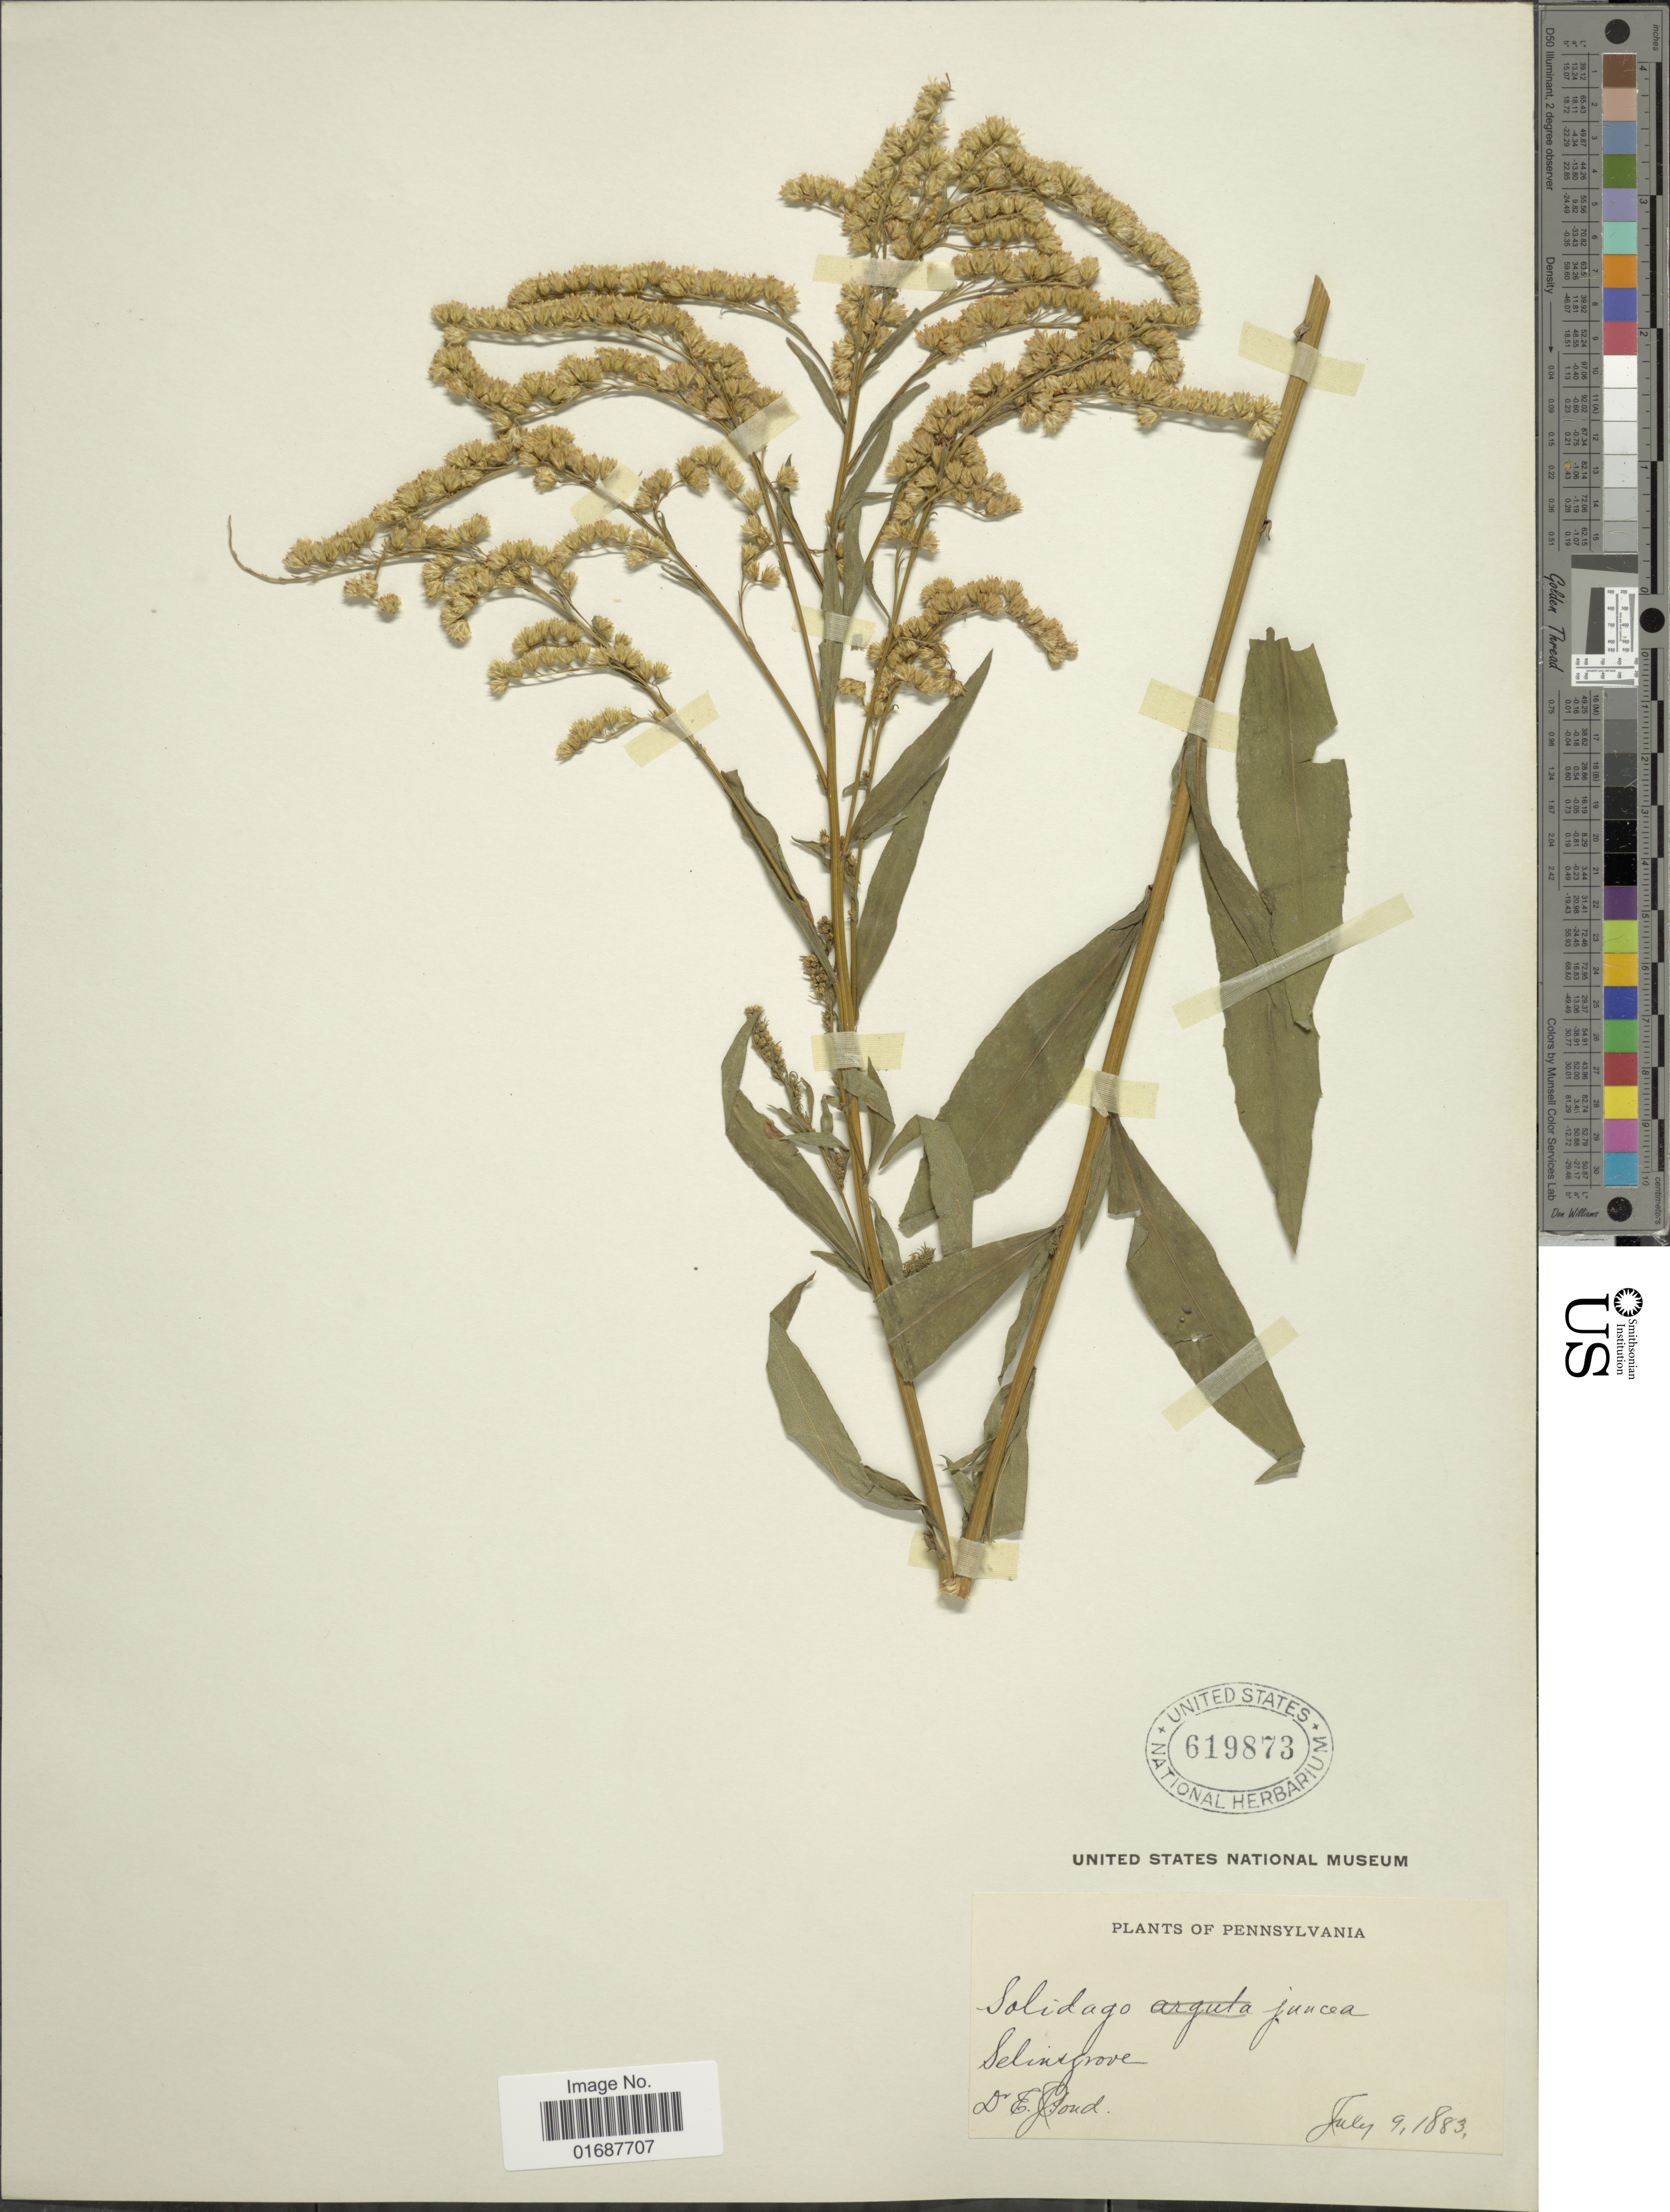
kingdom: Plantae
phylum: Tracheophyta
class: Magnoliopsida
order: Asterales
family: Asteraceae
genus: Solidago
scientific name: Solidago juncea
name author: Aiton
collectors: D. Joud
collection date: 1883-07-09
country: United States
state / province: Pennsylvania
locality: Selinsgrove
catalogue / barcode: US 619873